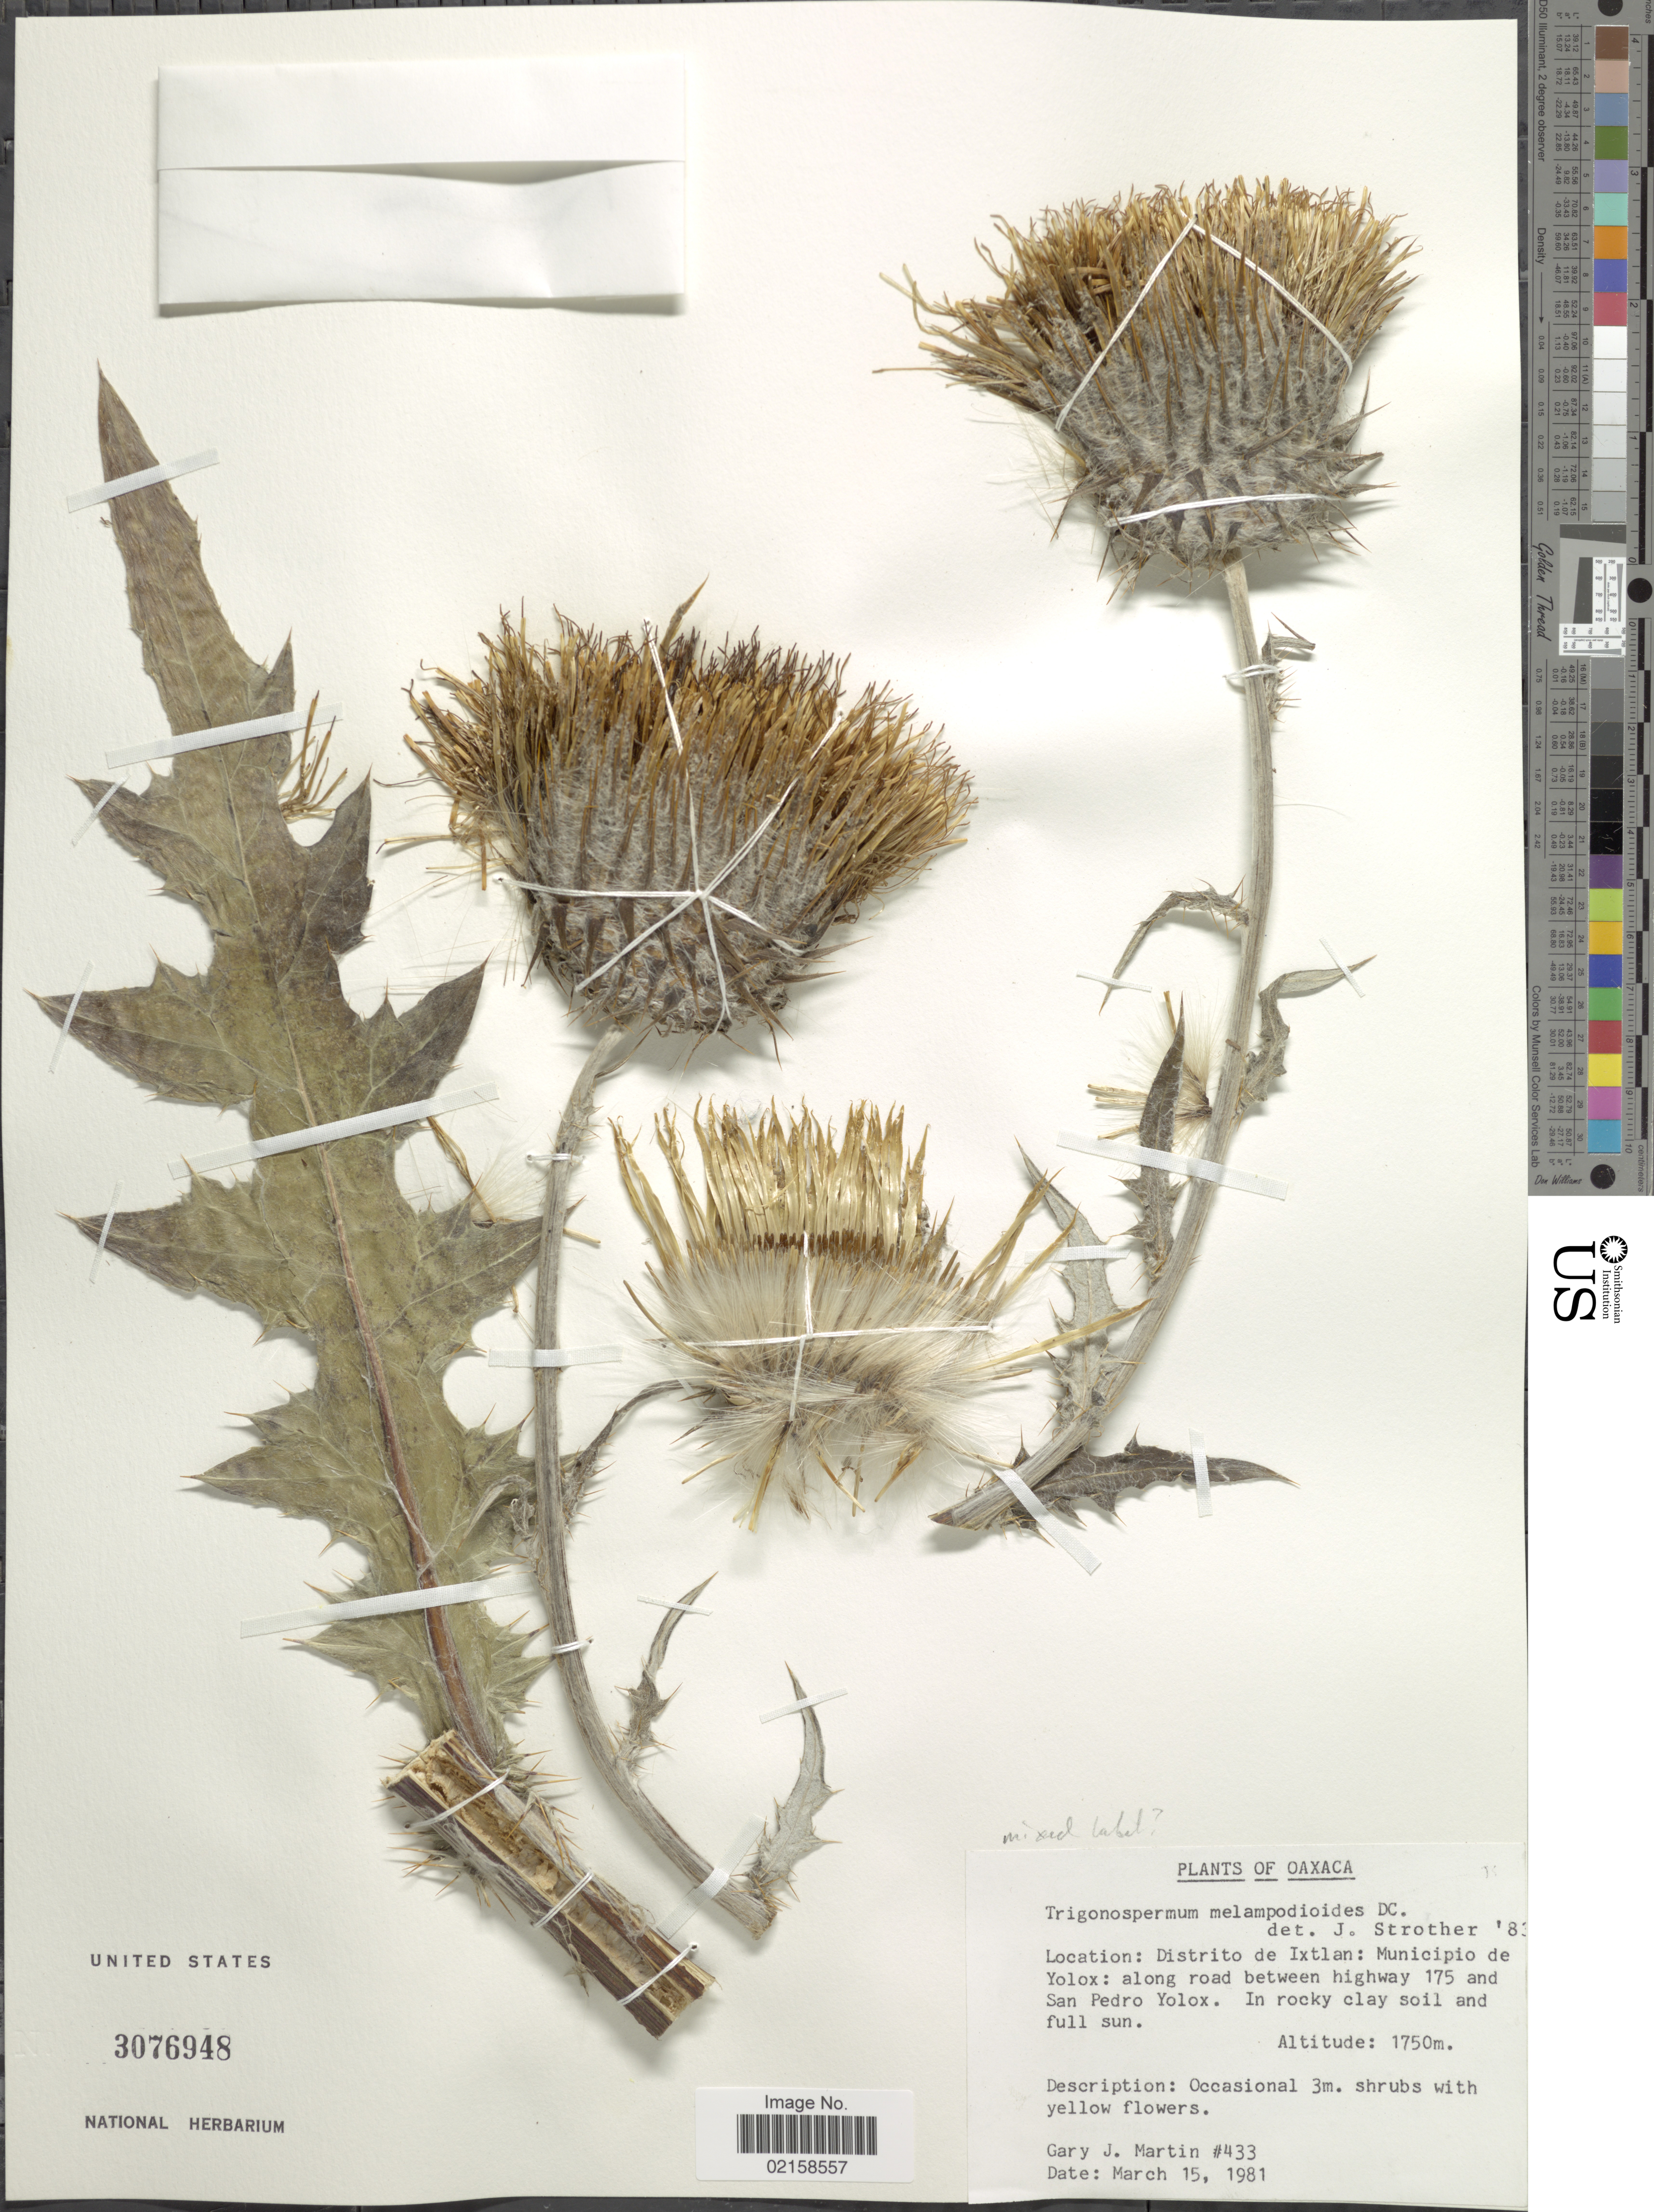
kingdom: Plantae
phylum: Tracheophyta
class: Magnoliopsida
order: Asterales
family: Asteraceae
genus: Cirsium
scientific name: Cirsium subcoriaceum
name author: (Less.) Sch. Bip.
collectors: G. J. Martin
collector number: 433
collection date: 1981-03-15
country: Mexico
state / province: Oaxaca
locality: Distrito de Ixtlan: Municipio de Yolox: along road between highway 175 and San Pedro Yolox.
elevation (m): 1750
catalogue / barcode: US 3076948